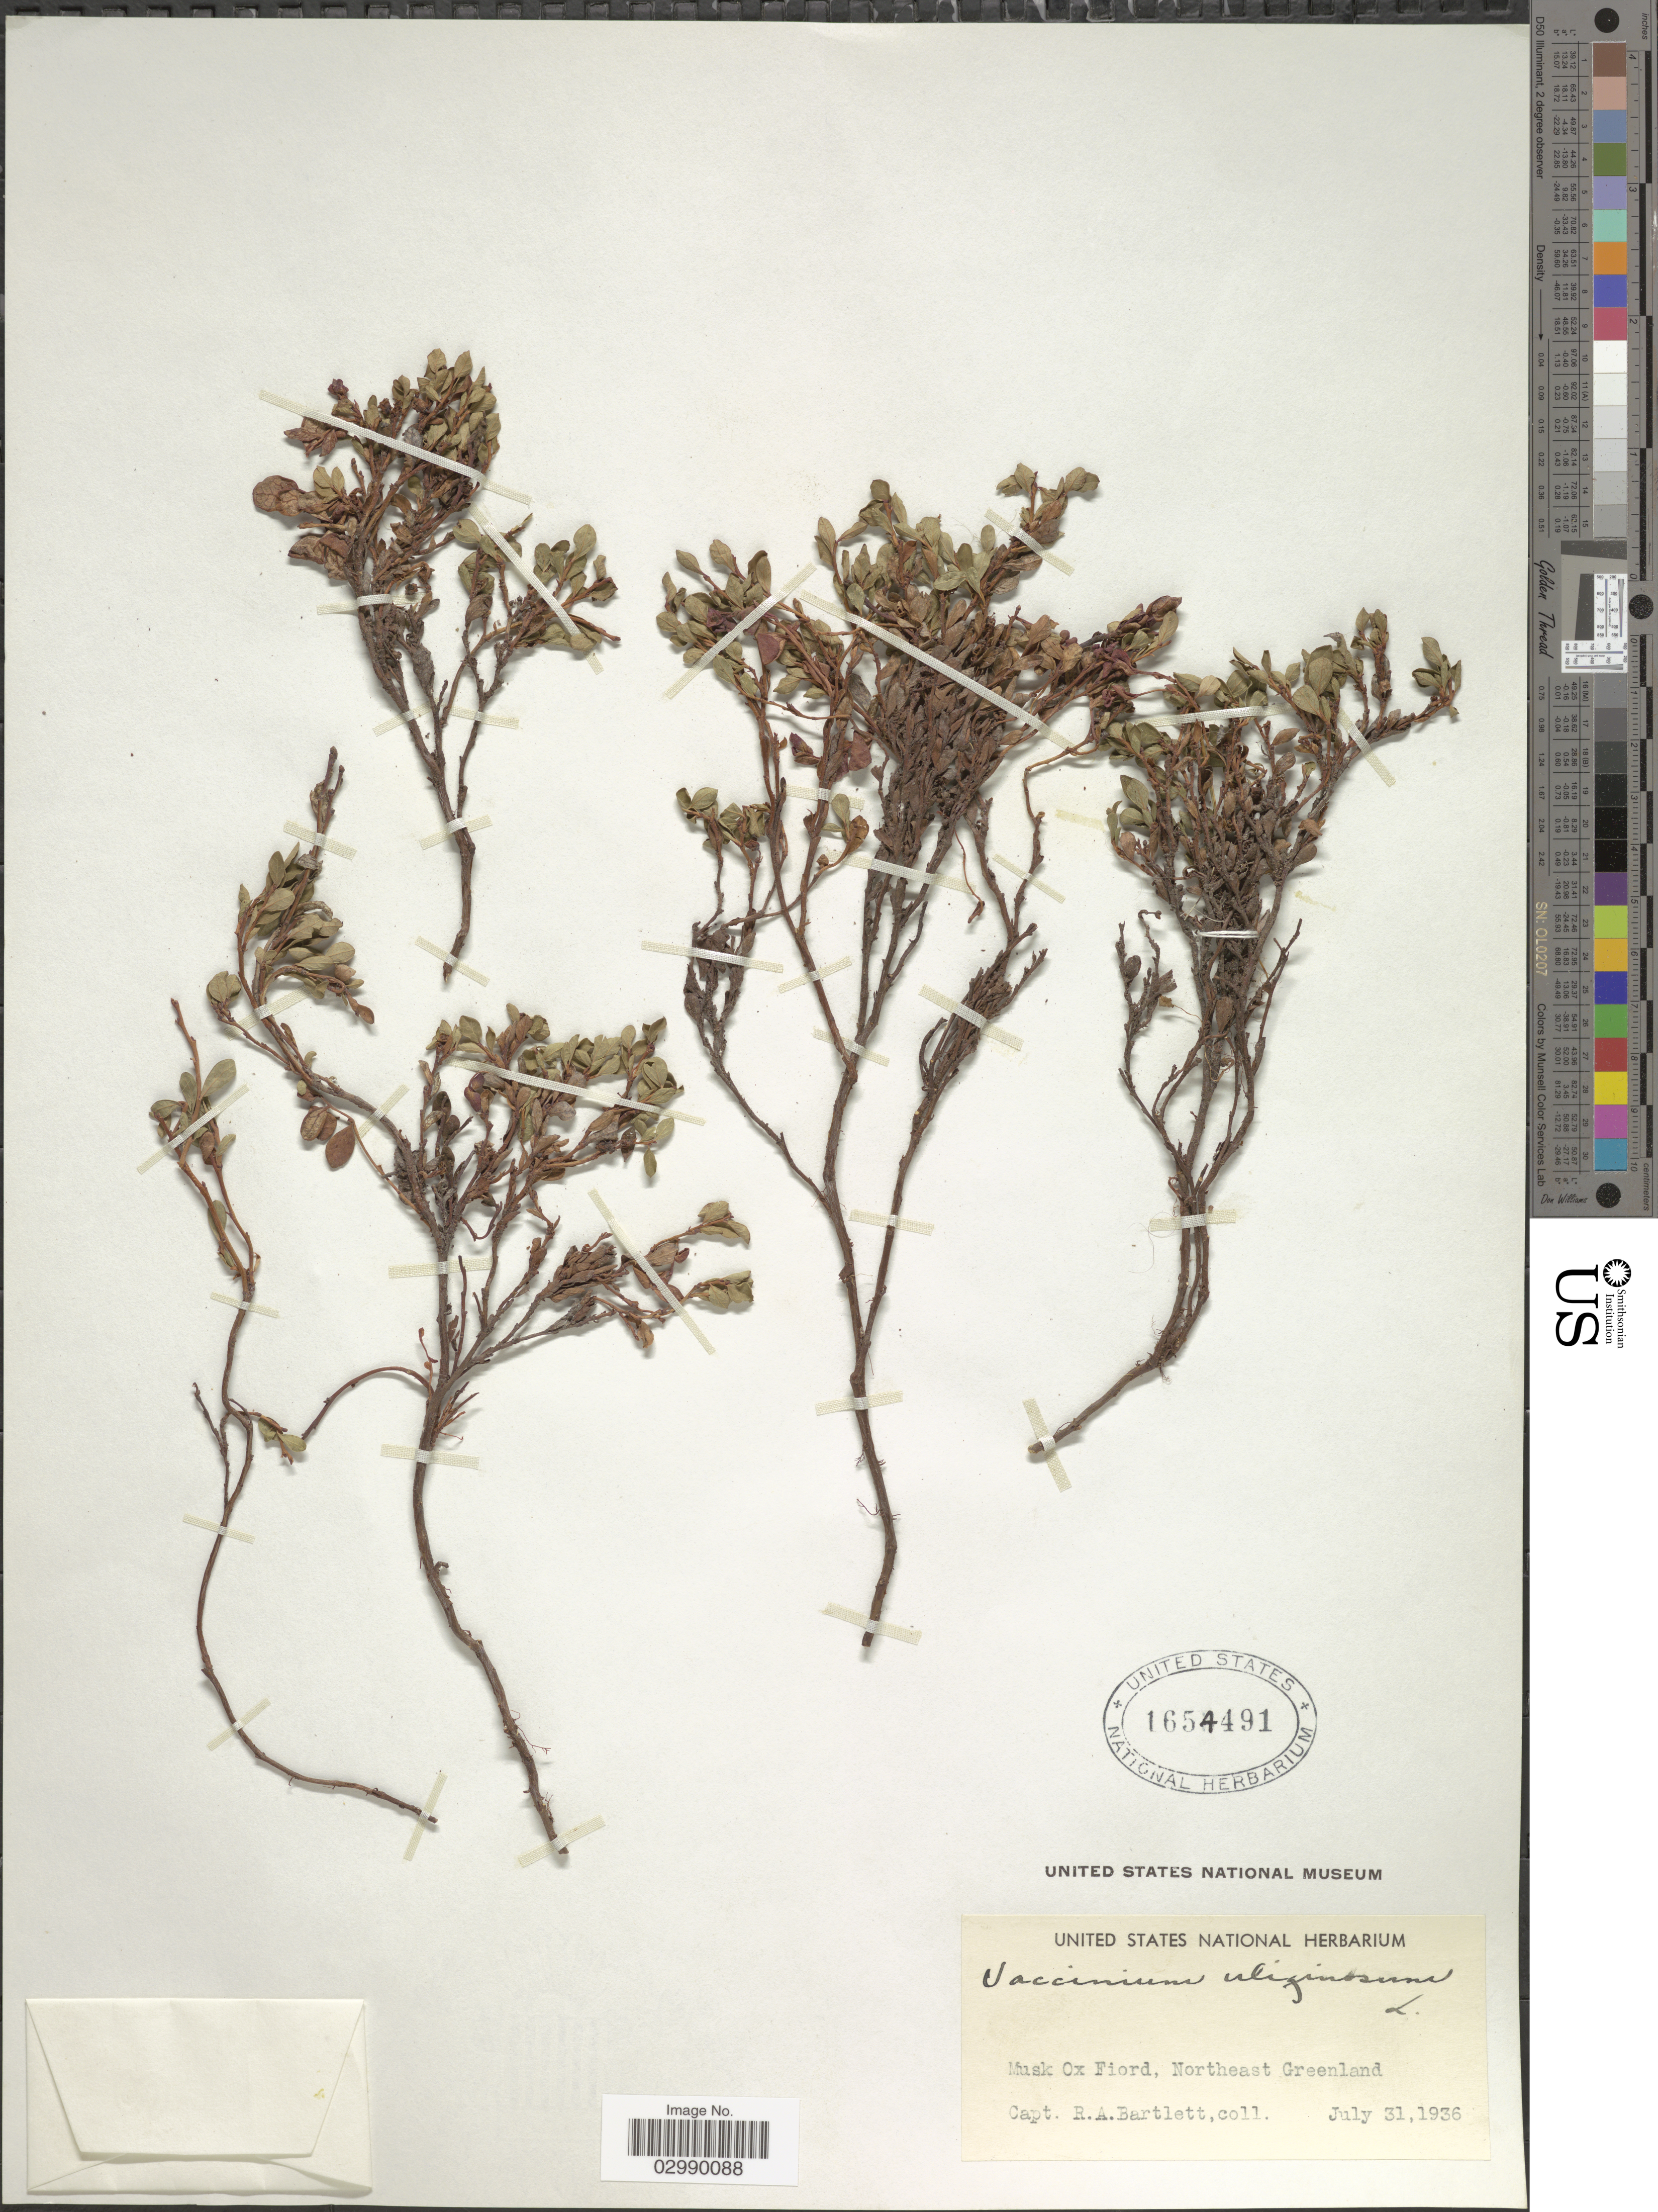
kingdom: Plantae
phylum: Tracheophyta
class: Magnoliopsida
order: Ericales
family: Ericaceae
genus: Vaccinium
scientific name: Vaccinium uliginosum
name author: L.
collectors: R. A. Bartlett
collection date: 1936-07-31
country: Greenland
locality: Musk Ox Fiord, Northeast Greenland.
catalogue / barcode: US 1654491